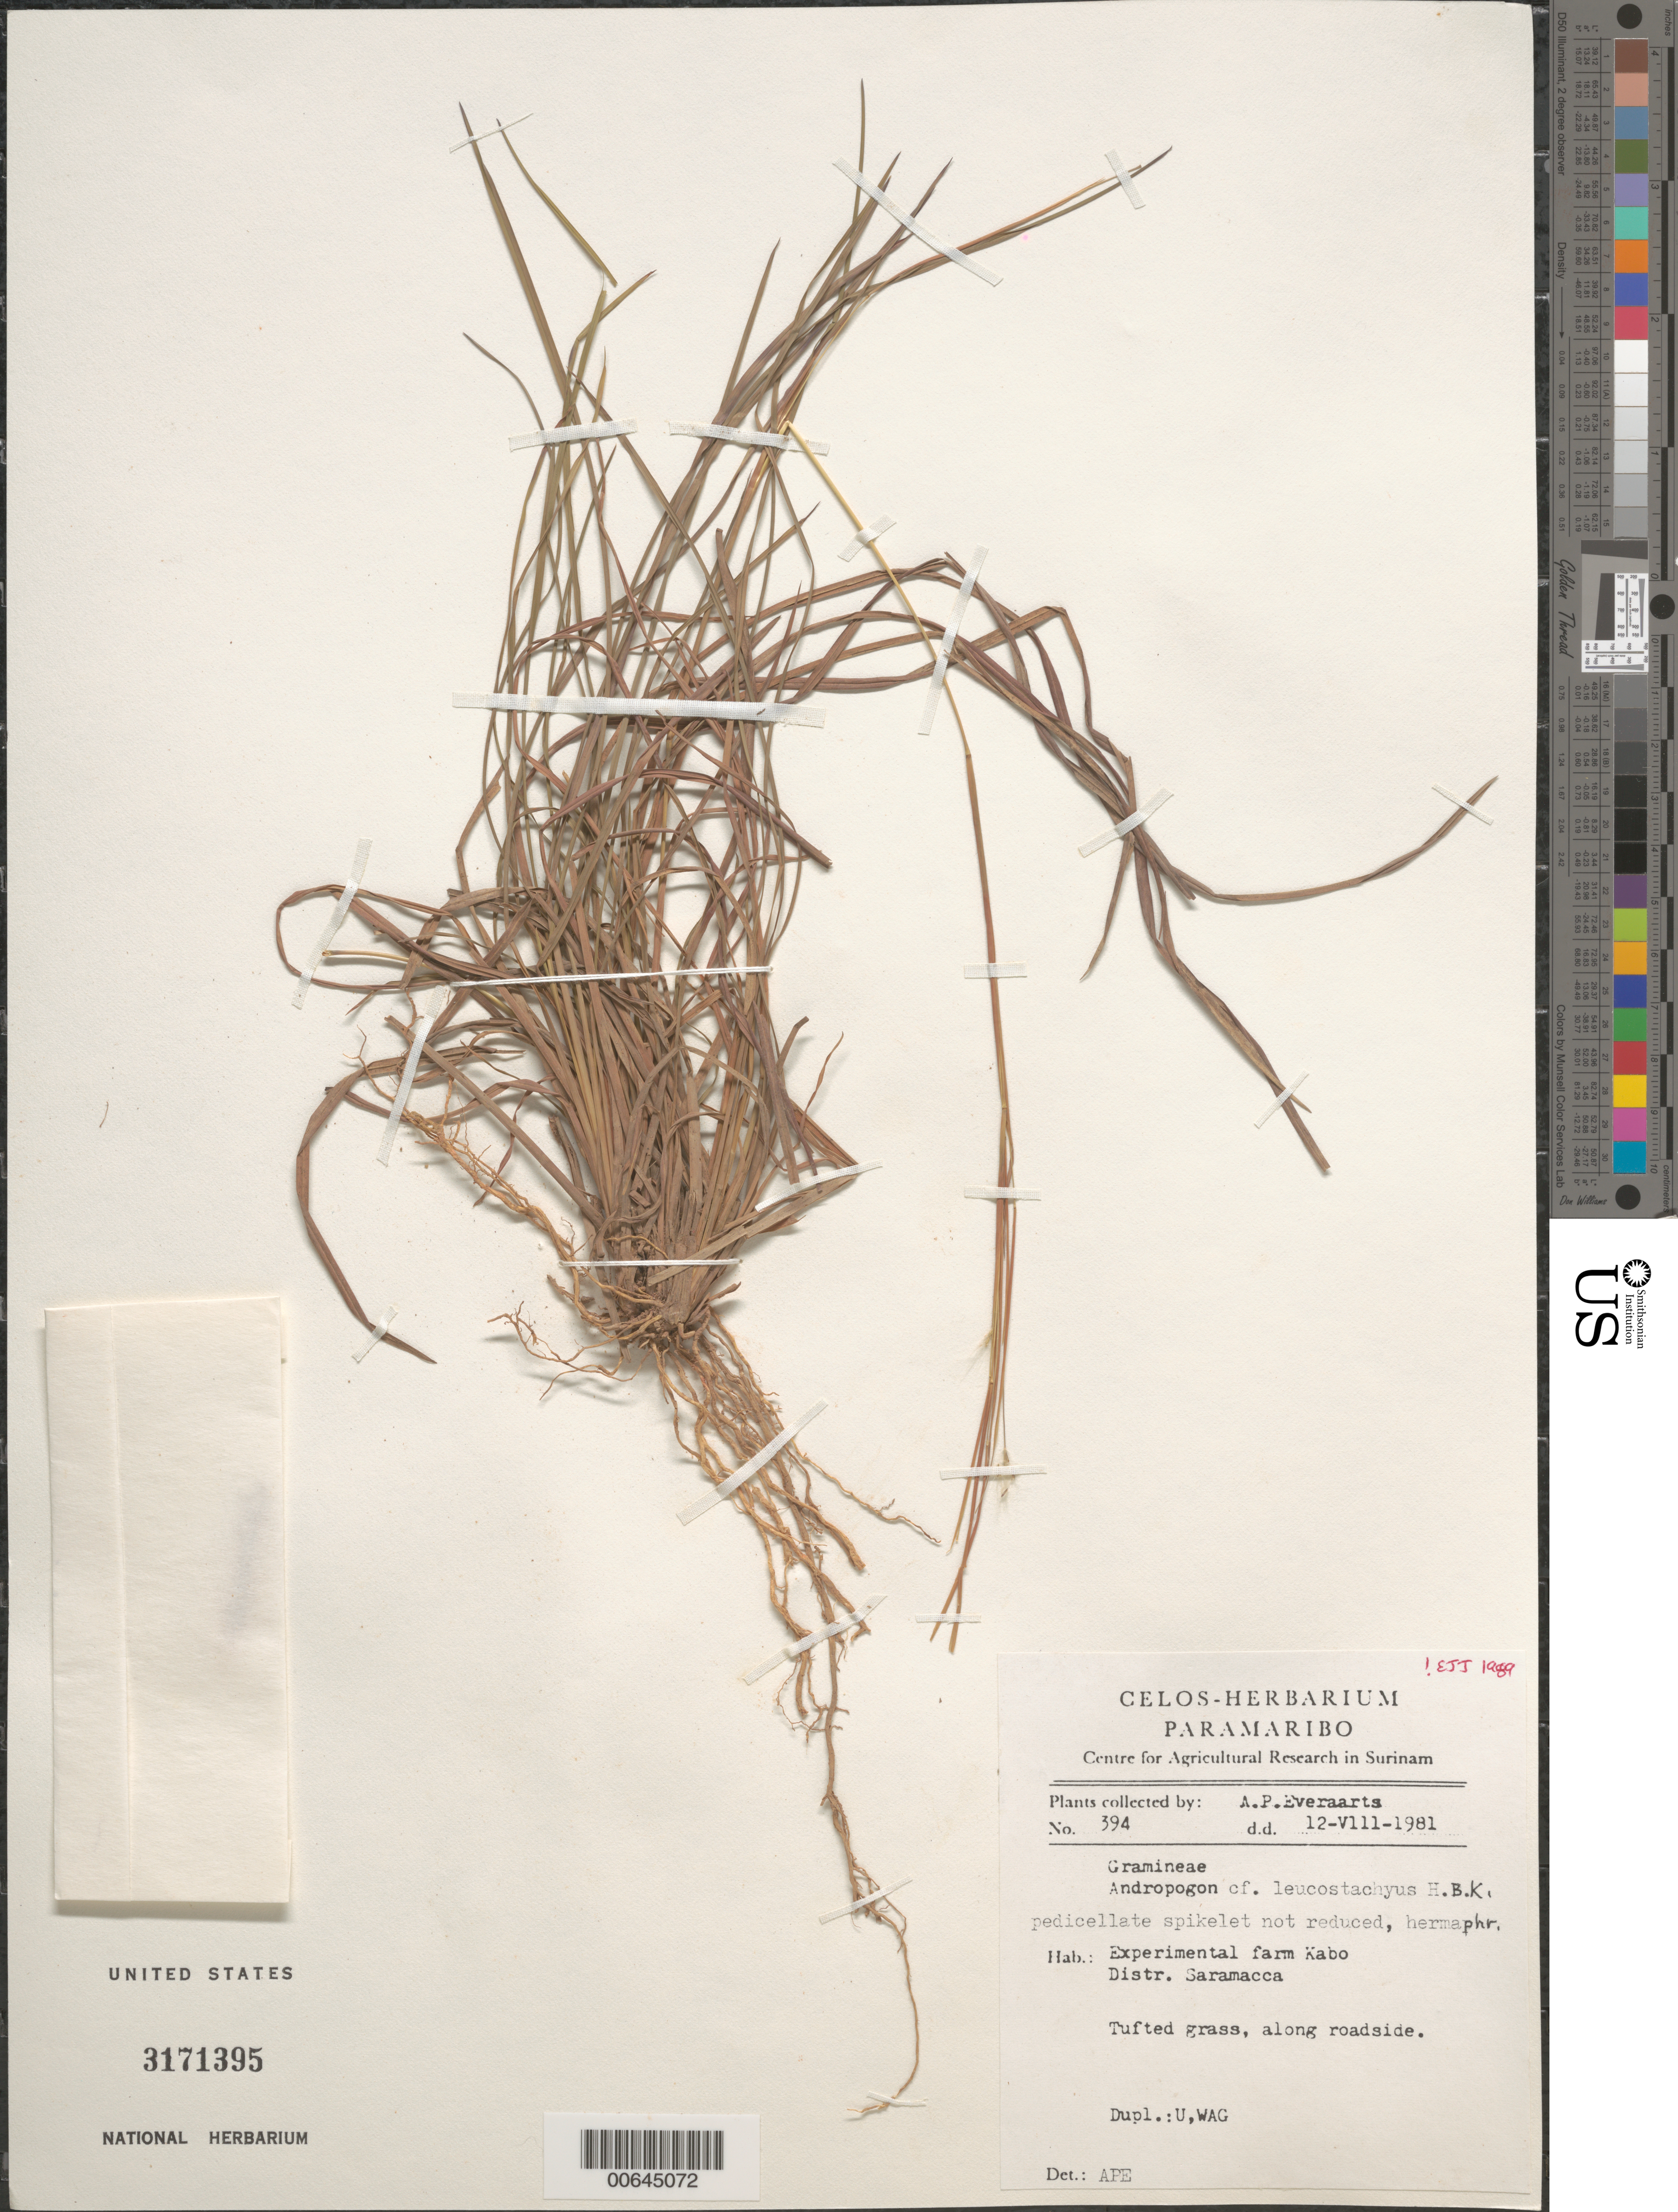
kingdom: Plantae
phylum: Tracheophyta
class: Liliopsida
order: Poales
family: Poaceae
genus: Andropogon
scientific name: Andropogon leucostachyus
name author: Kunth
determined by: Judziewicz, E. J.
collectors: A. Everaarts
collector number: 394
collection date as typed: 12-Aug-81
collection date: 1981-08-12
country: Suriname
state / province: Saramacca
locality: Kabo Experimental Farm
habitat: Roadside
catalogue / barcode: US 3171395